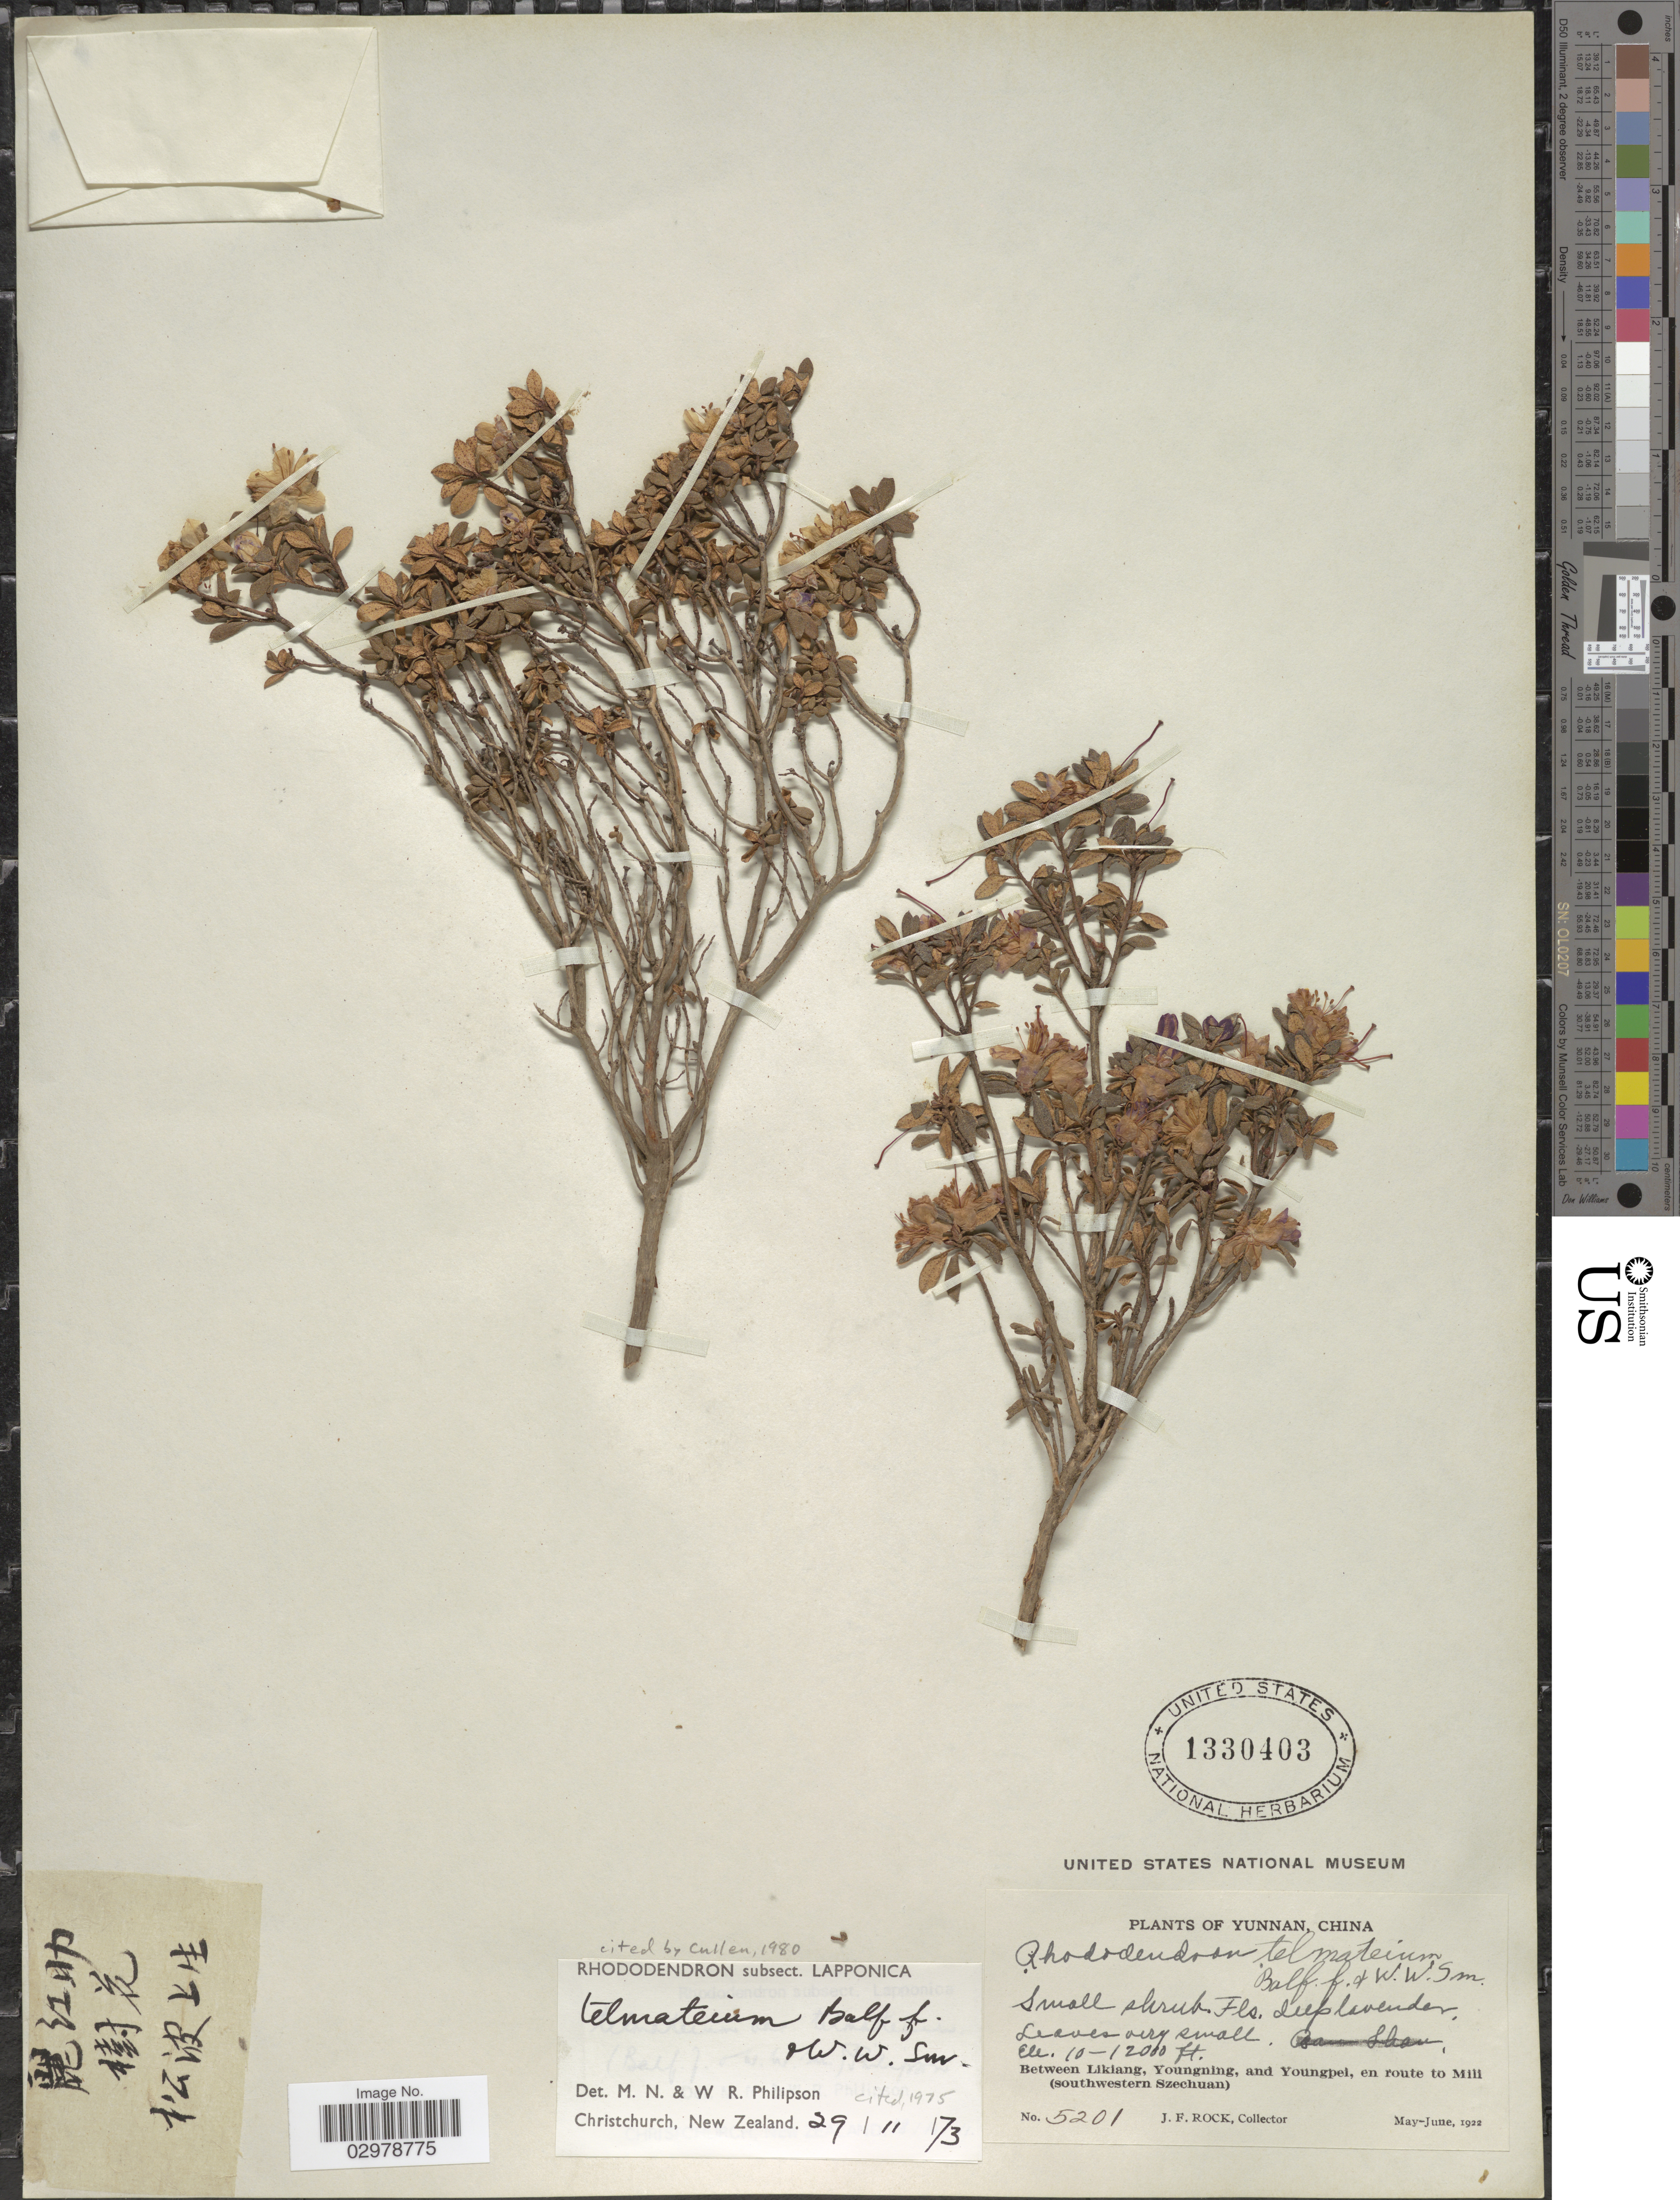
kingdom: Plantae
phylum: Tracheophyta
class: Magnoliopsida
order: Ericales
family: Ericaceae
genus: Rhododendron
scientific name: Rhododendron telmateium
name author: Balf. f. & W.W. Sm.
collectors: J. Rock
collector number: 5201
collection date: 1922-05/1922-06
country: China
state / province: Yunnan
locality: Between Likiang, Youngning, and Youngpei, en route to Mili (southwestern Szechuan).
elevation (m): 3048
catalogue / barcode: US 1330403